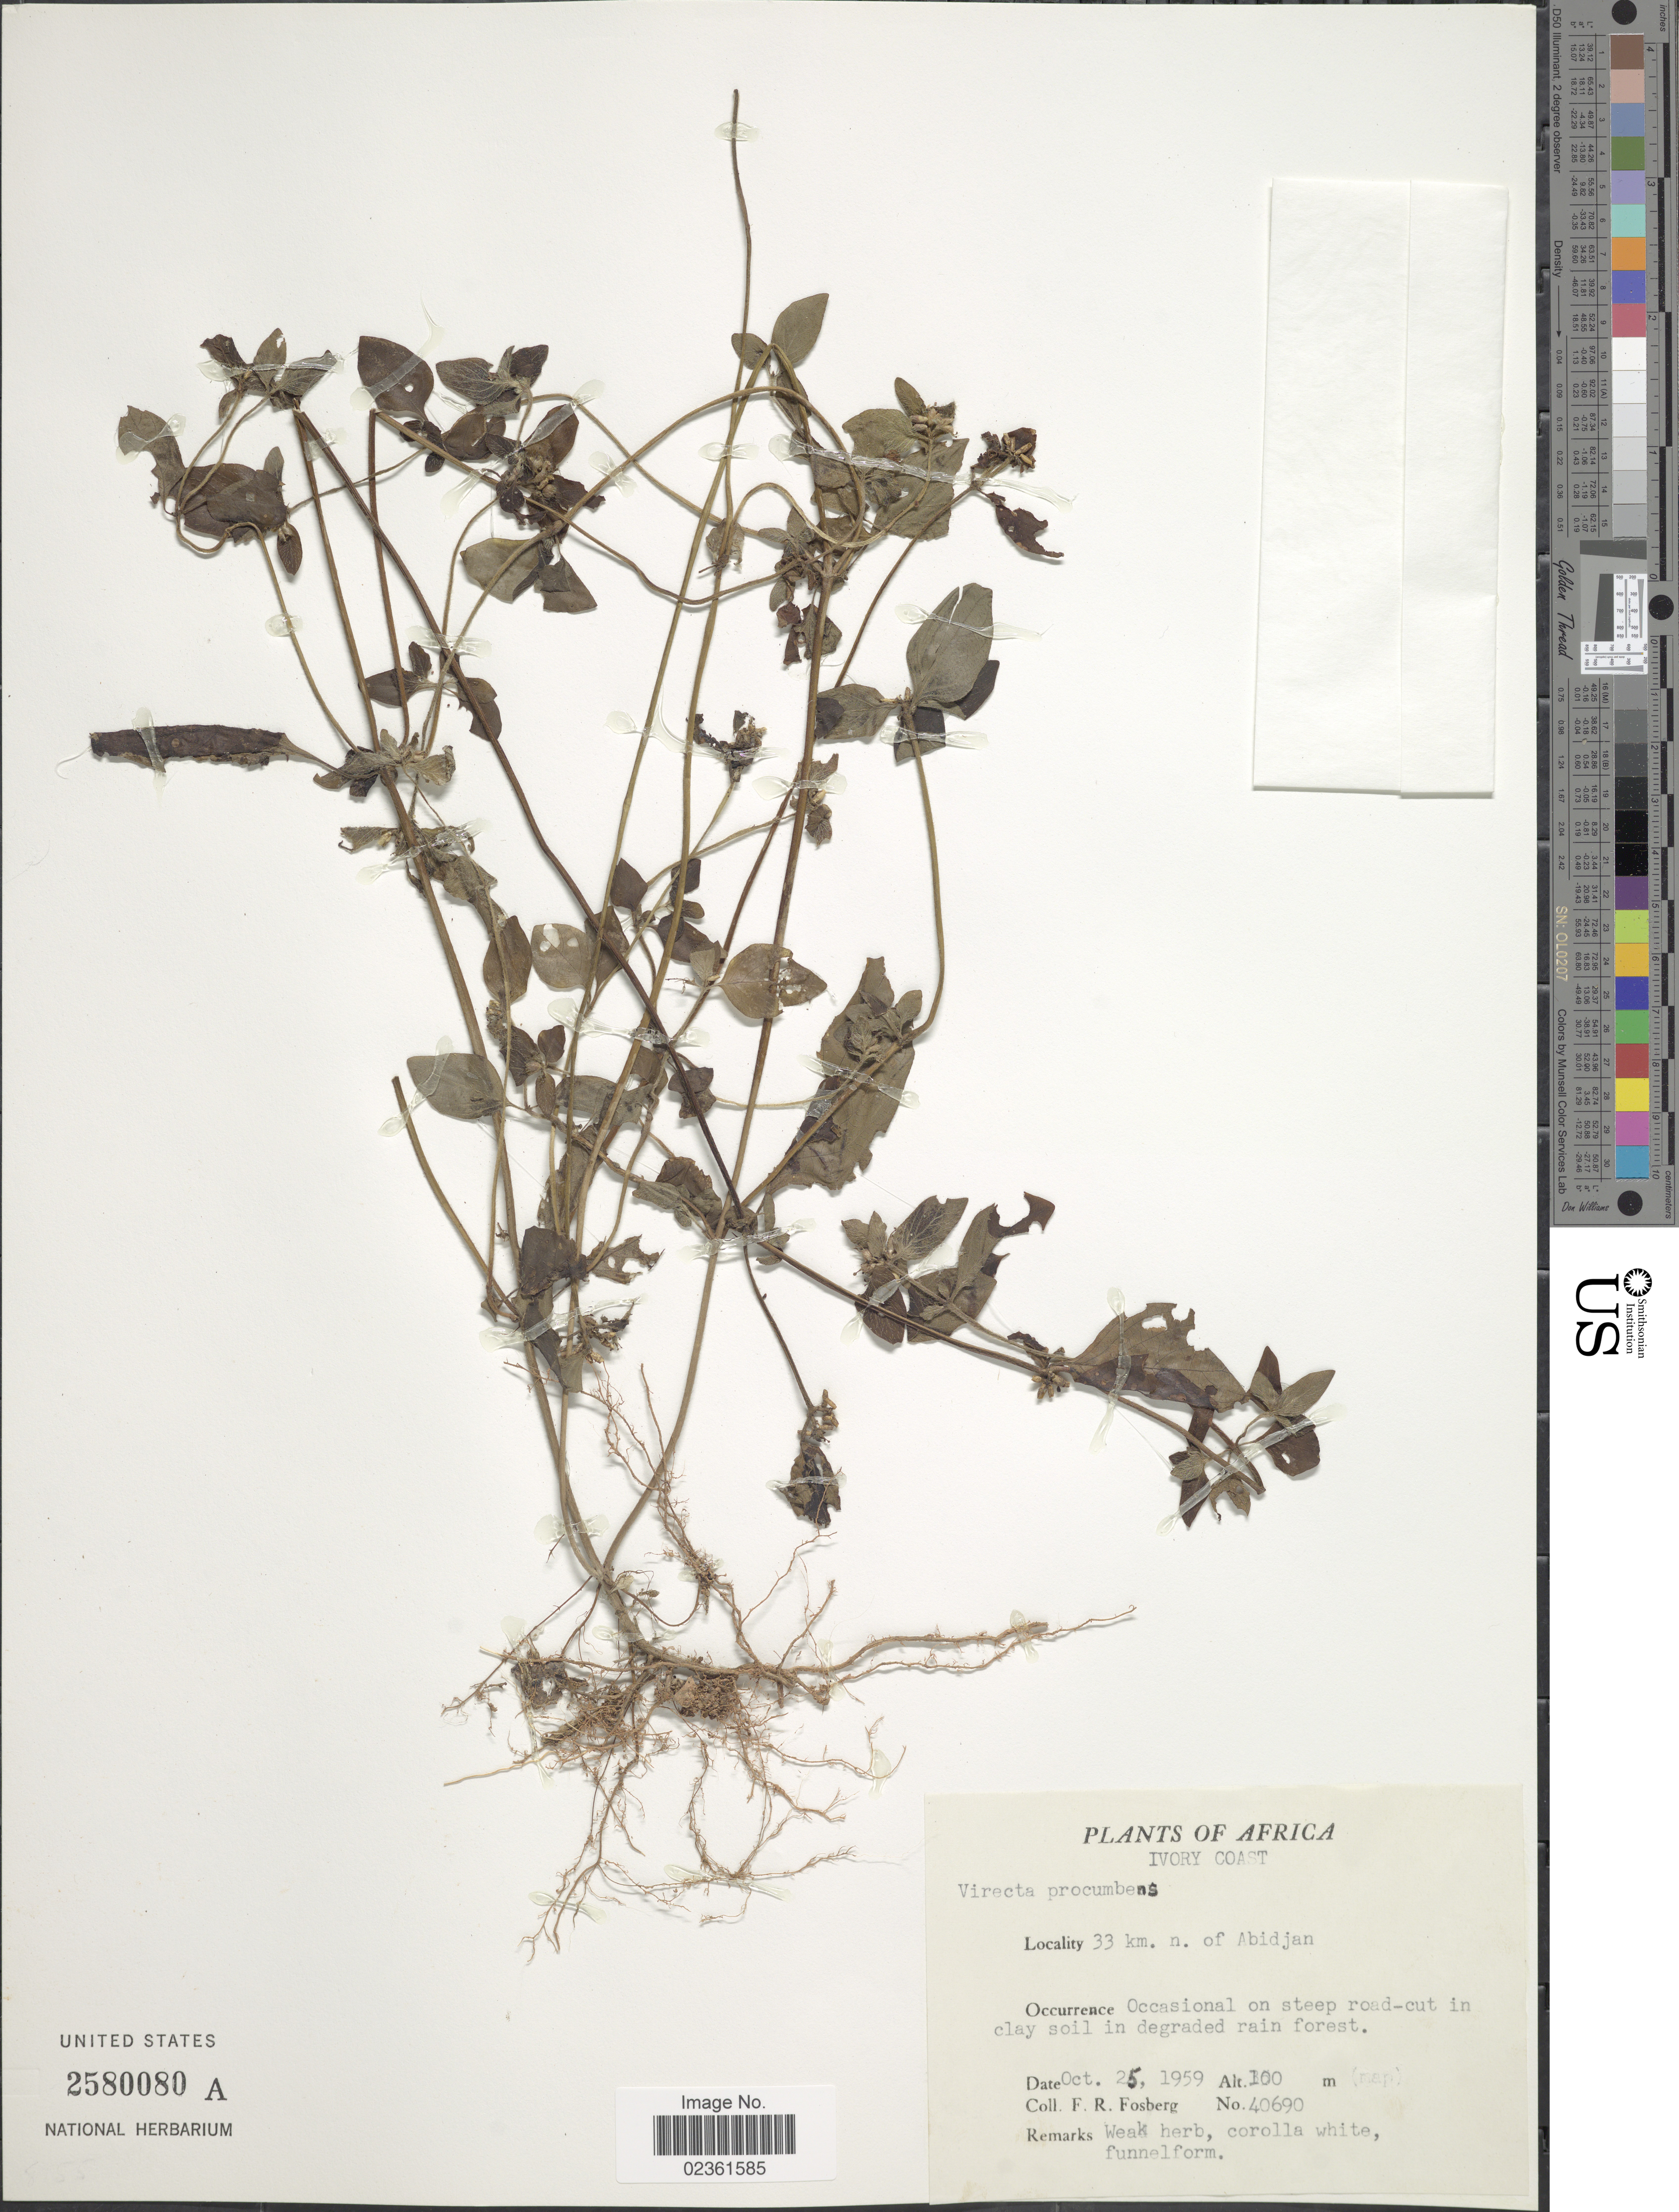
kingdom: Plantae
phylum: Tracheophyta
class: Magnoliopsida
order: Gentianales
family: Rubiaceae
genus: Virectaria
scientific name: Virectaria procumbens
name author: (Sm.) Bremek.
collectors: F. R. Fosberg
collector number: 40690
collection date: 1959-10-25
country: Ivory Coast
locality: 33 km. n. of Abidjan, occasional on road-cut in clay soil in degraded rain forest.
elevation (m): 100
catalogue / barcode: US 2580080A